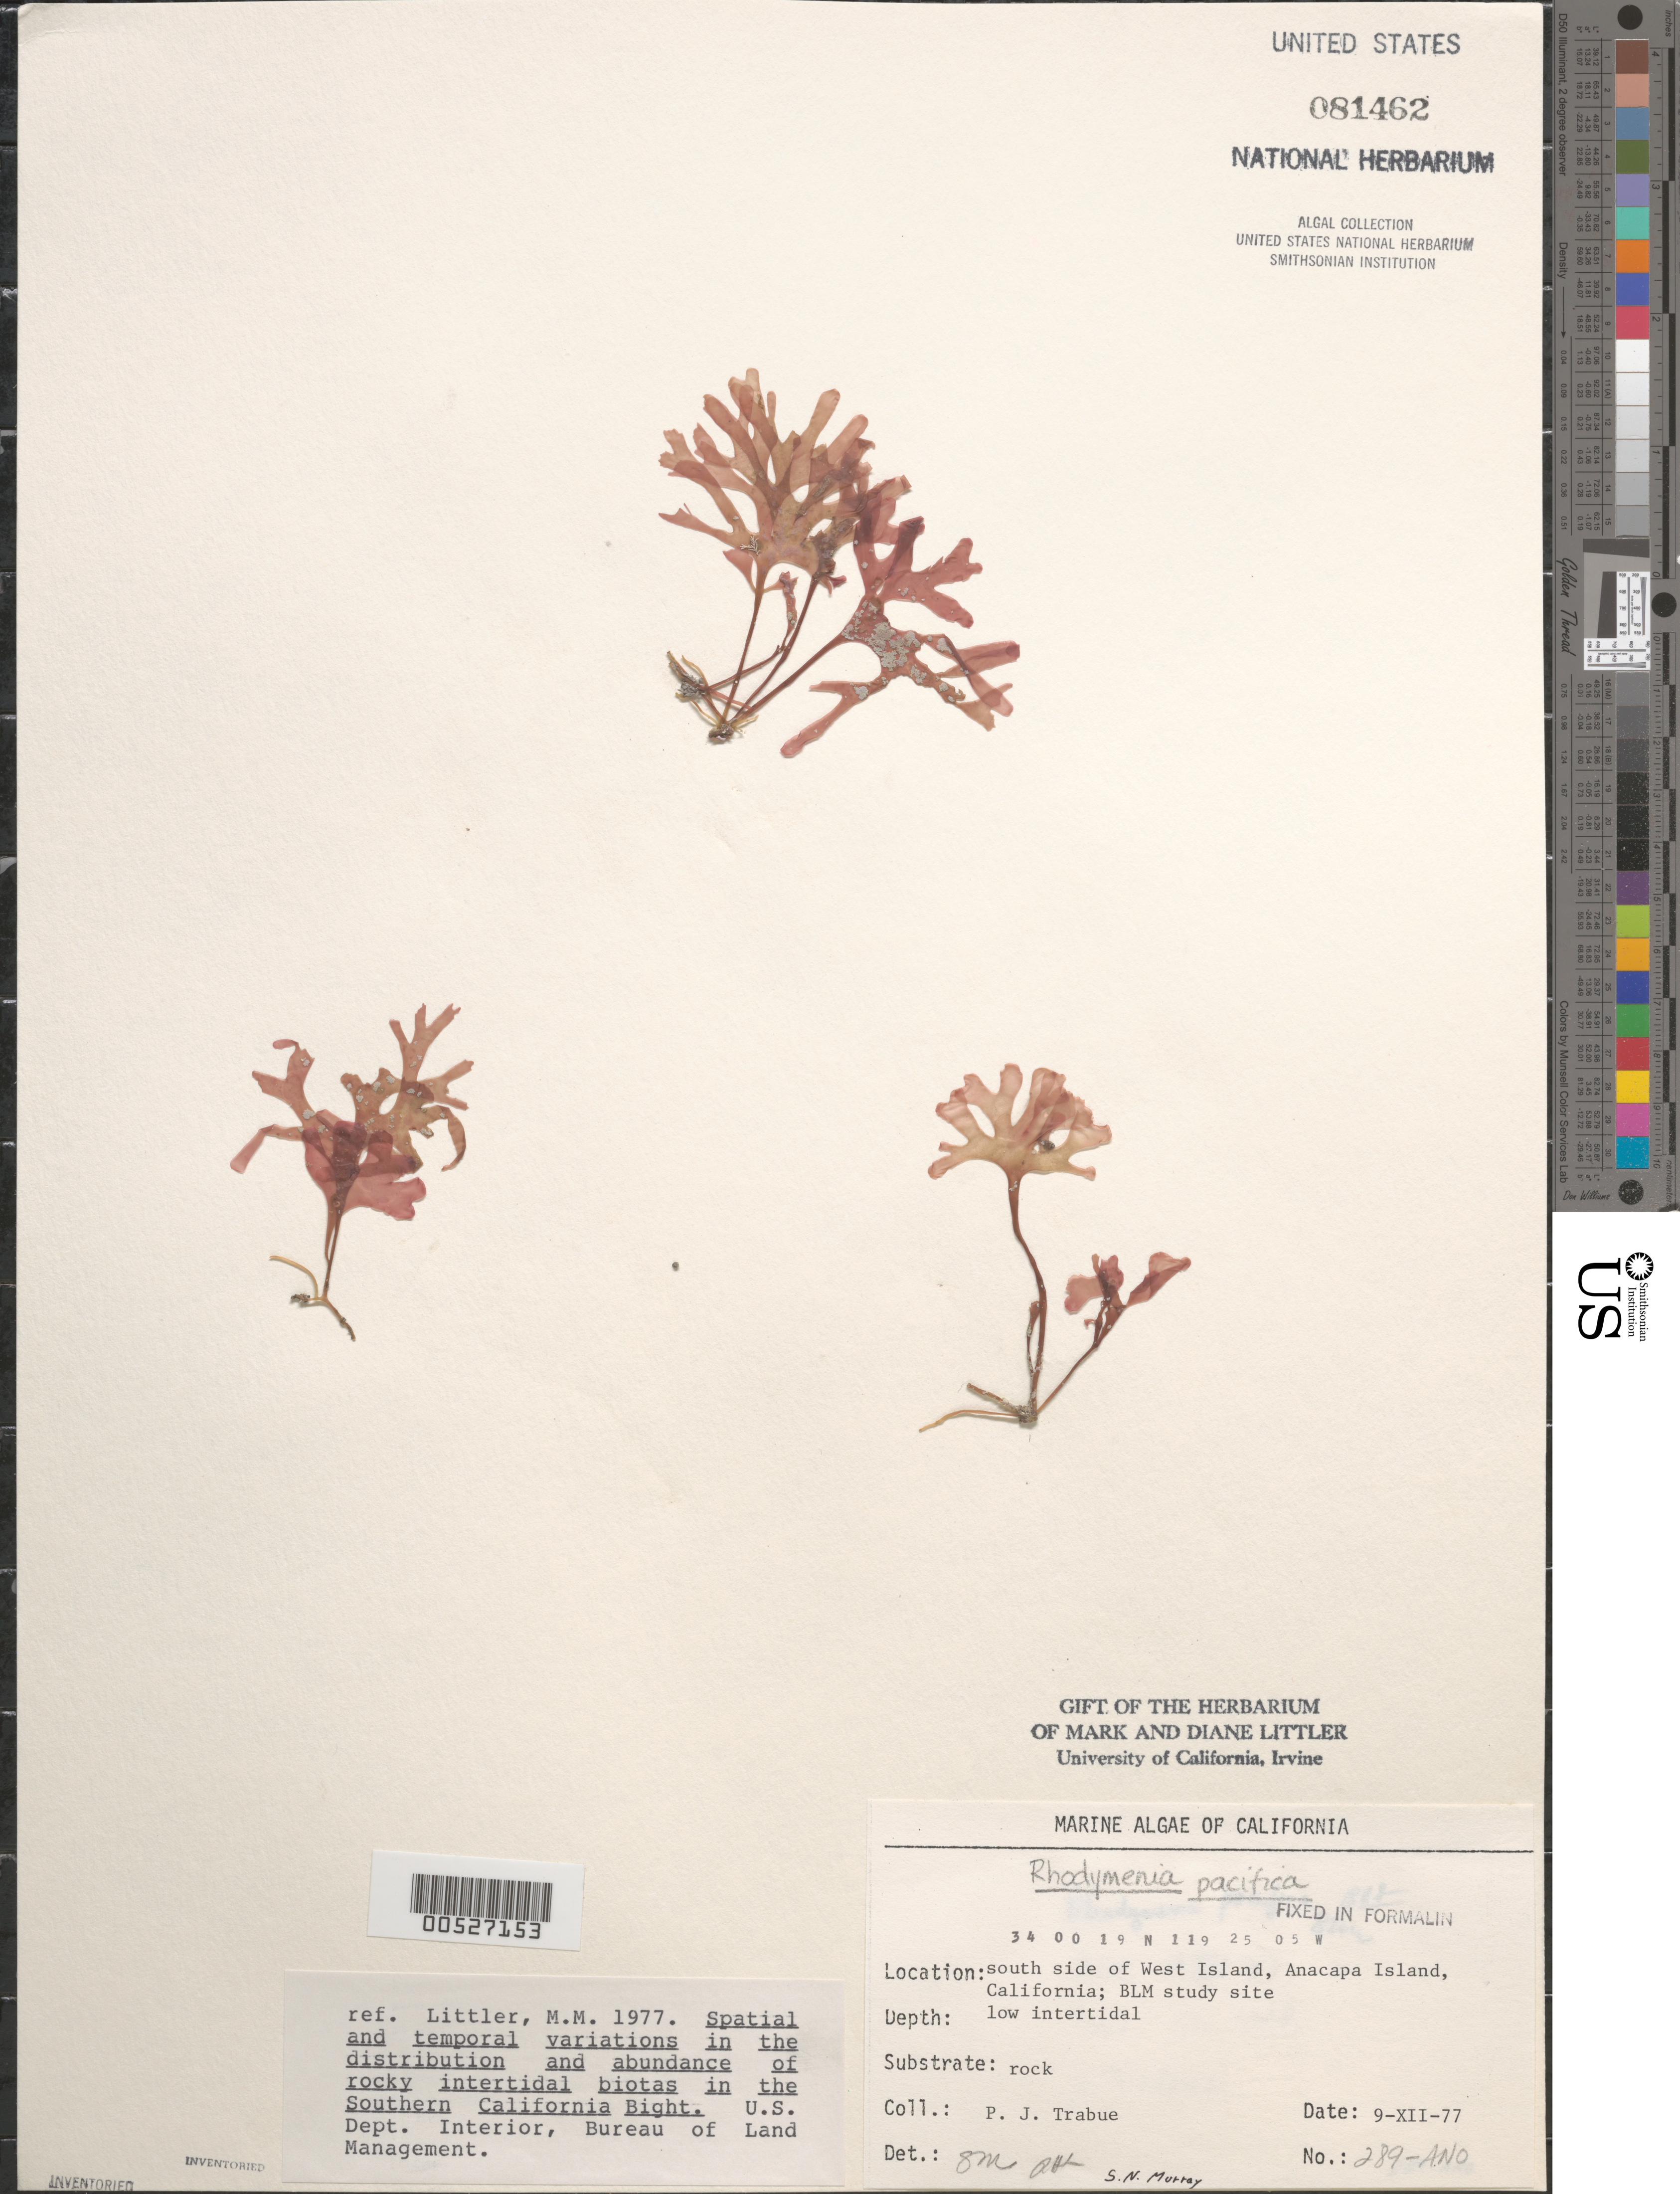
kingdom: Plantae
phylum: Rhodophyta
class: Florideophyceae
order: Rhodymeniales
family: Rhodymeniaceae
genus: Rhodymenia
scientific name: Rhodymenia pacifica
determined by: Sims, Robert H.; Murray, S. N.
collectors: P. J. Trabue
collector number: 289-ANO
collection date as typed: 09 Dec 1977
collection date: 1977-12-09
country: United States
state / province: California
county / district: Ventura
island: Anacapa Island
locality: South side of west island, near Cat Rock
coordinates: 34 00 19 N, 119 25 05 W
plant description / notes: BLM-SOCALBIGHT Rocky Intertidal Survey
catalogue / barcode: US 81462